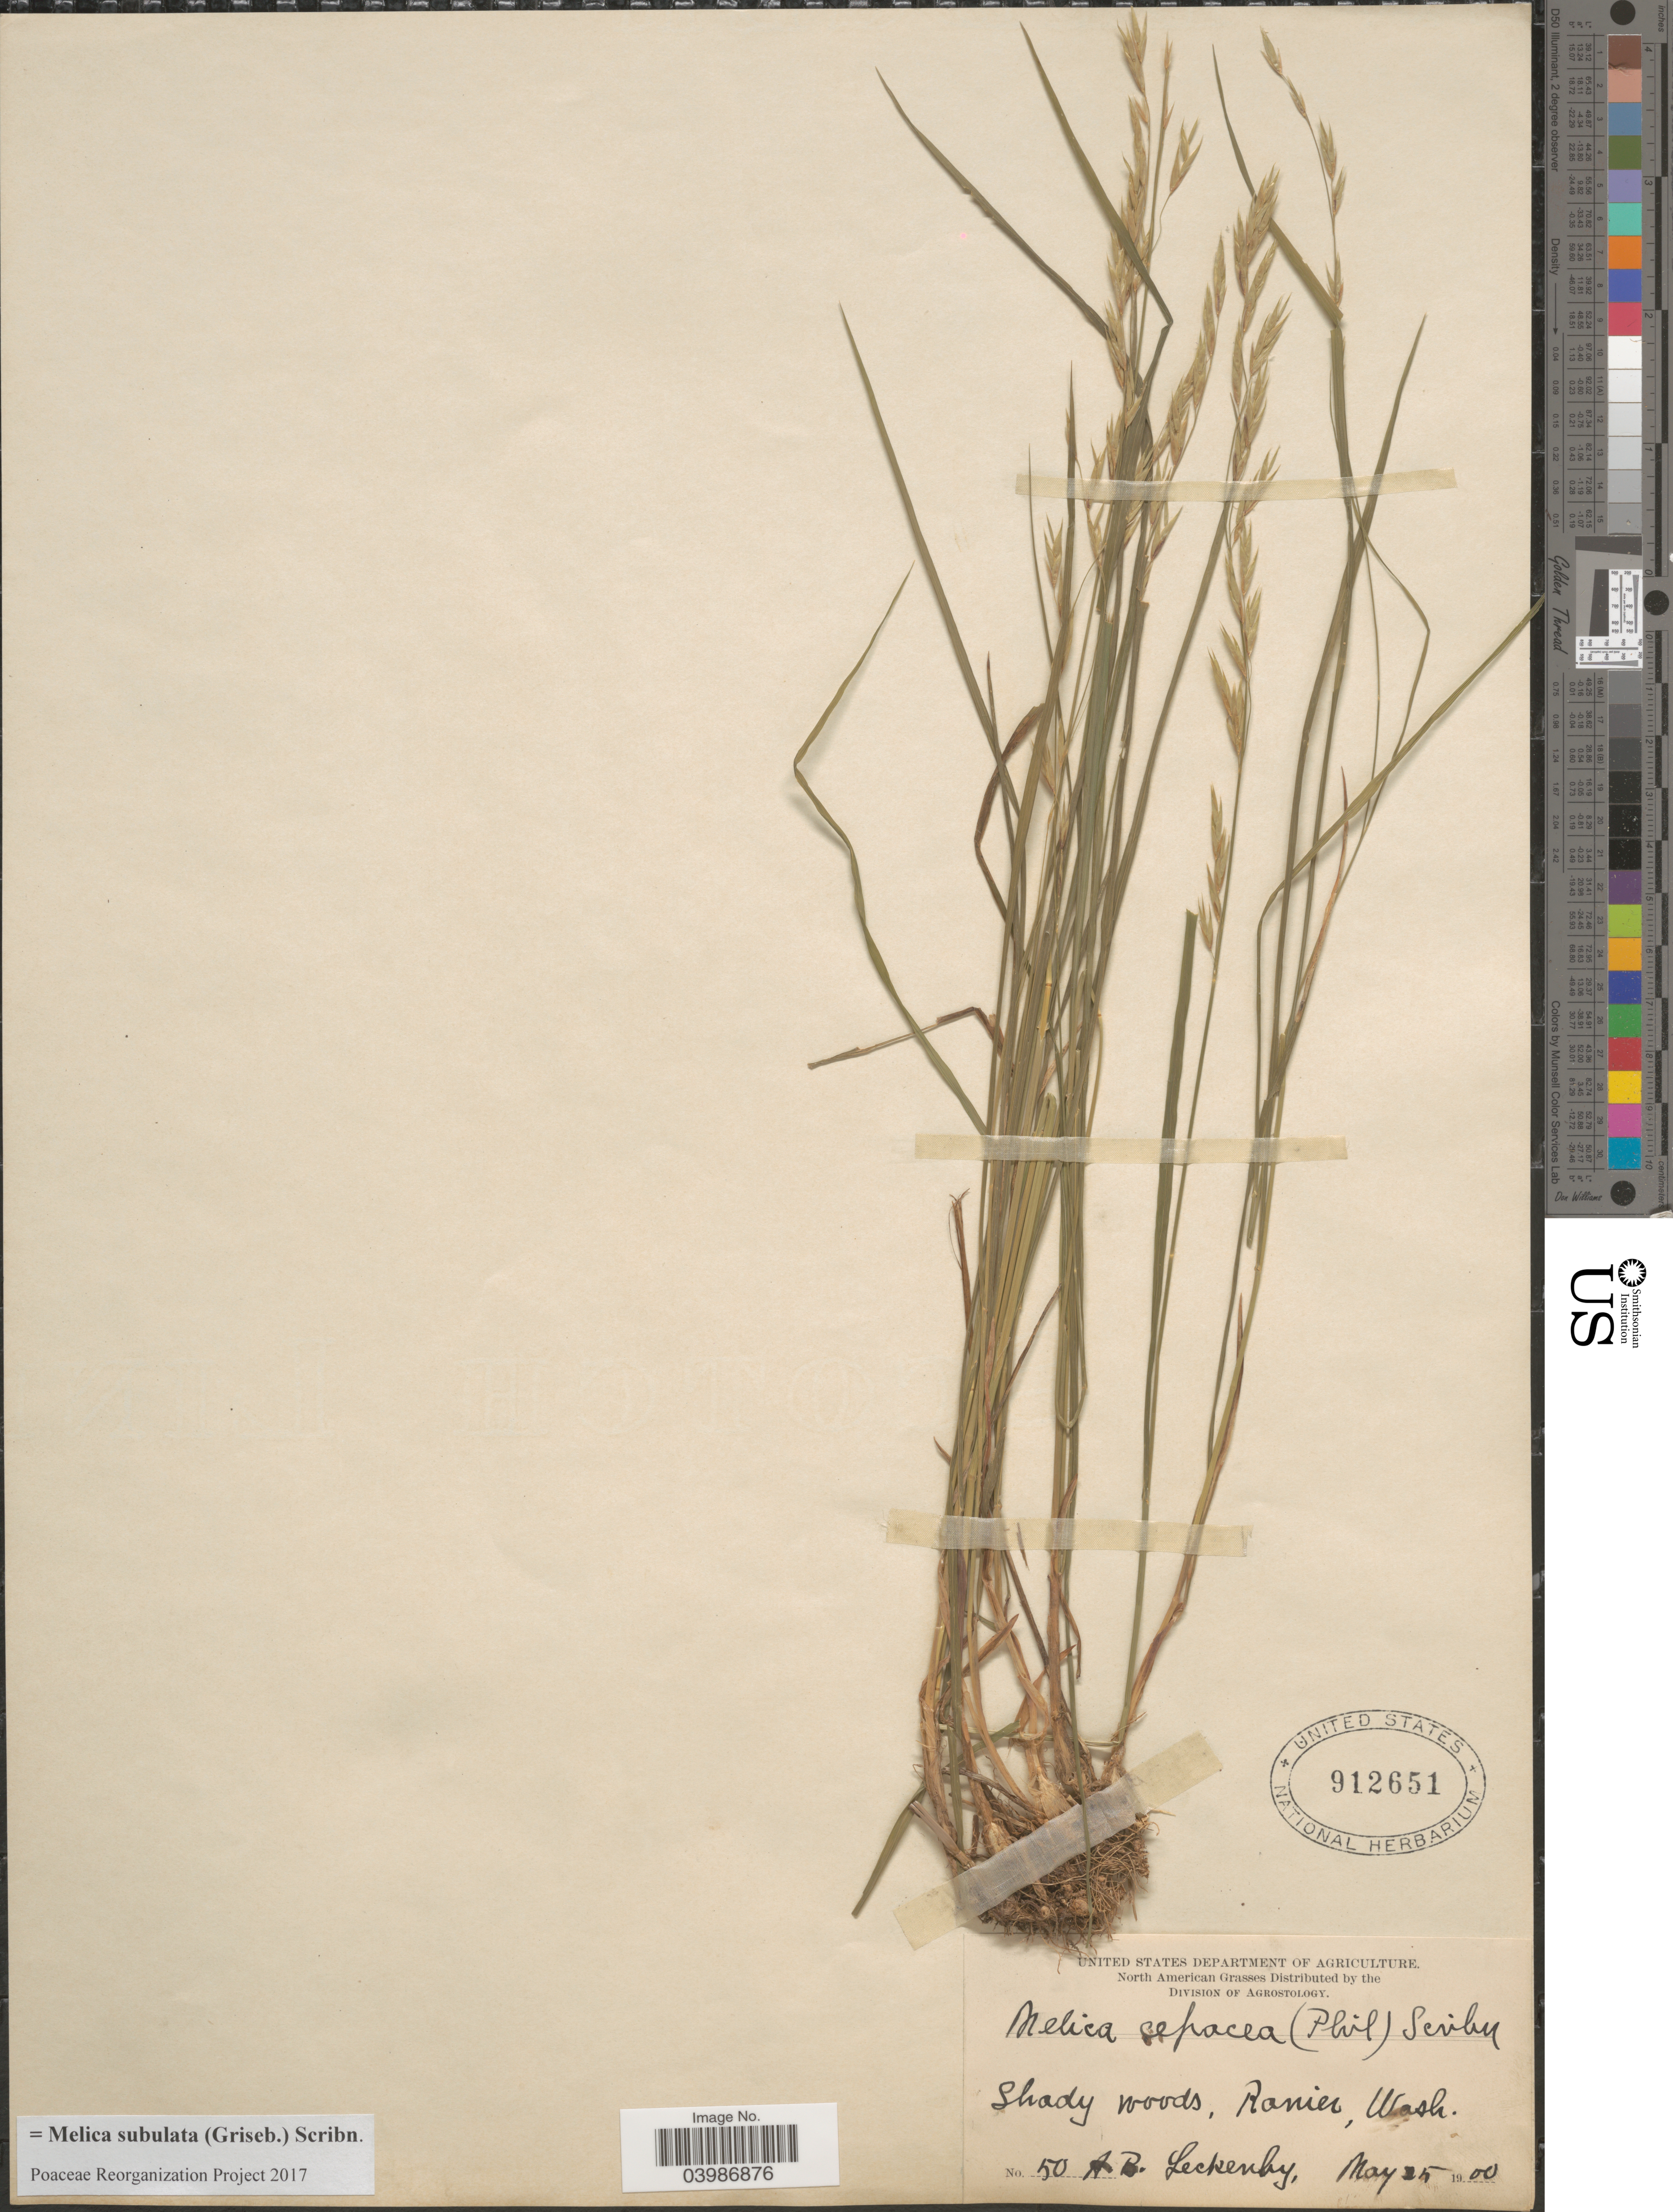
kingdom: Plantae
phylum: Tracheophyta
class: Liliopsida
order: Poales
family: Poaceae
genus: Melica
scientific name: Melica subulata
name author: (Griseb.) Scribn.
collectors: A. Leckenby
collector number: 50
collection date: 1900-05-25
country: United States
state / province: Washington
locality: Ranier.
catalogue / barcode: US 912651